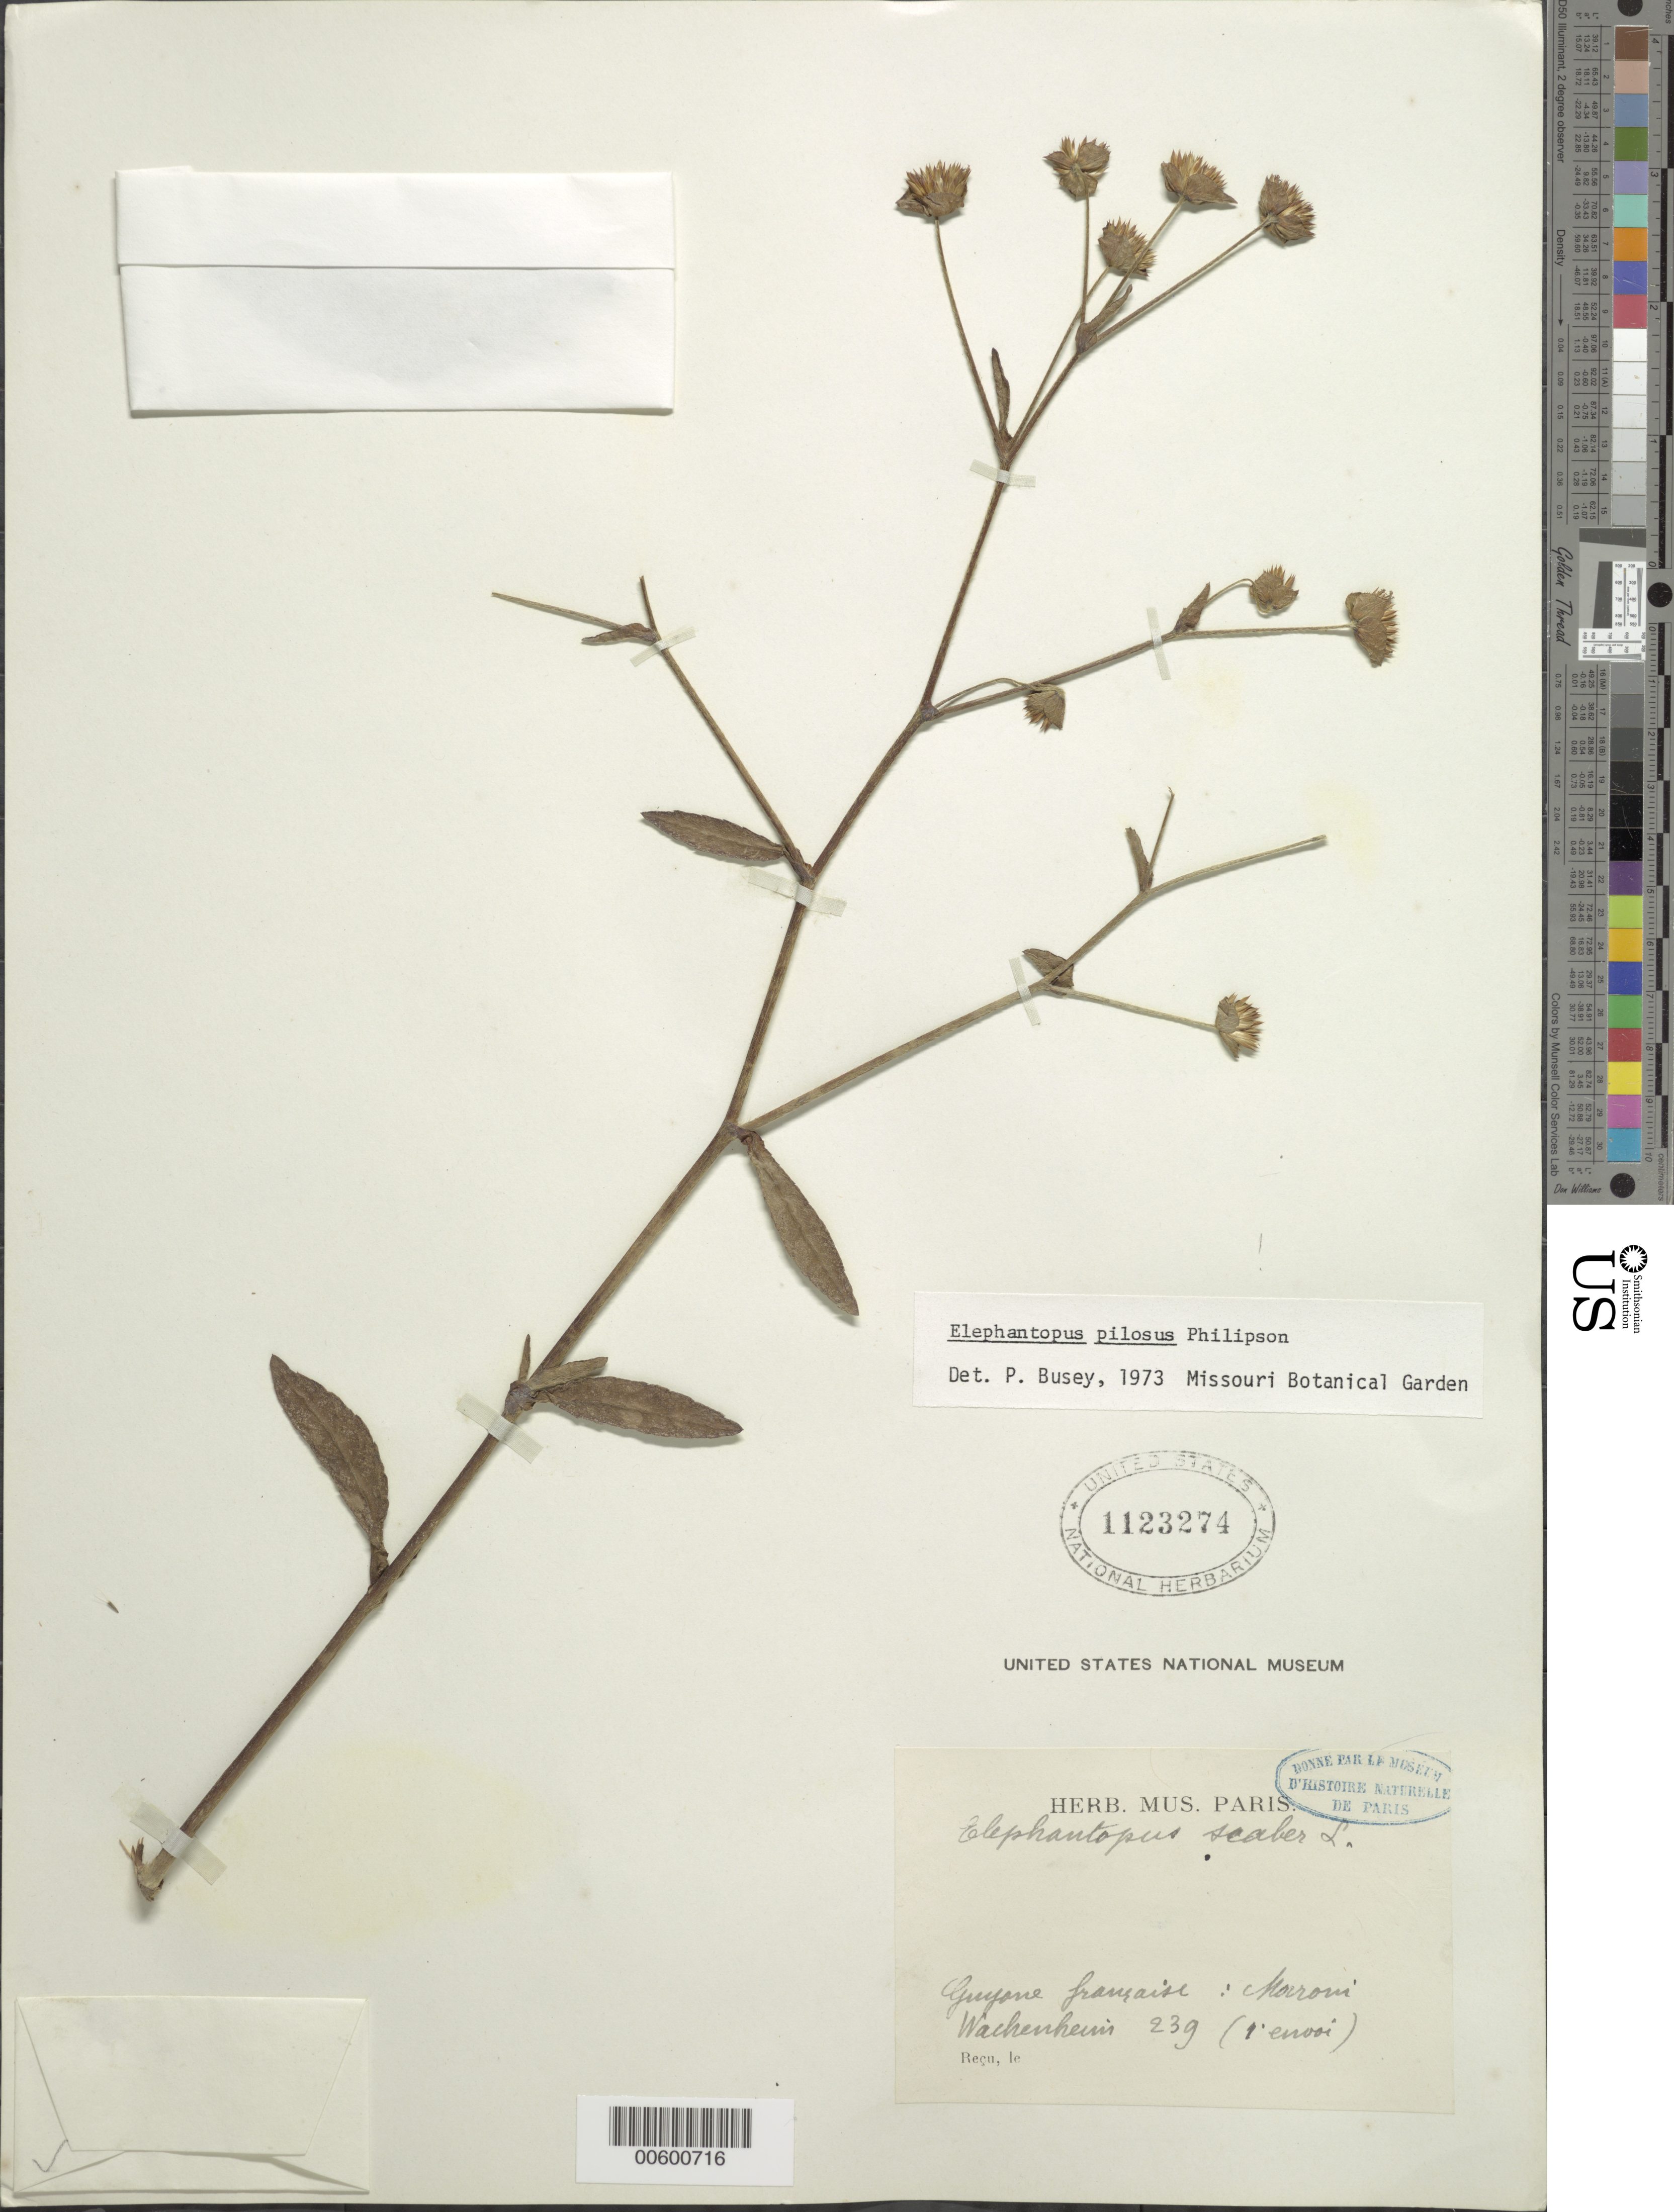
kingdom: Plantae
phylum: Tracheophyta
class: Magnoliopsida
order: Asterales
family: Asteraceae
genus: Elephantopus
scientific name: Elephantopus mollis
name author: Kunth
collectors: G. Wachenheim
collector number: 239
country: French Guiana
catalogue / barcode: US 1123274